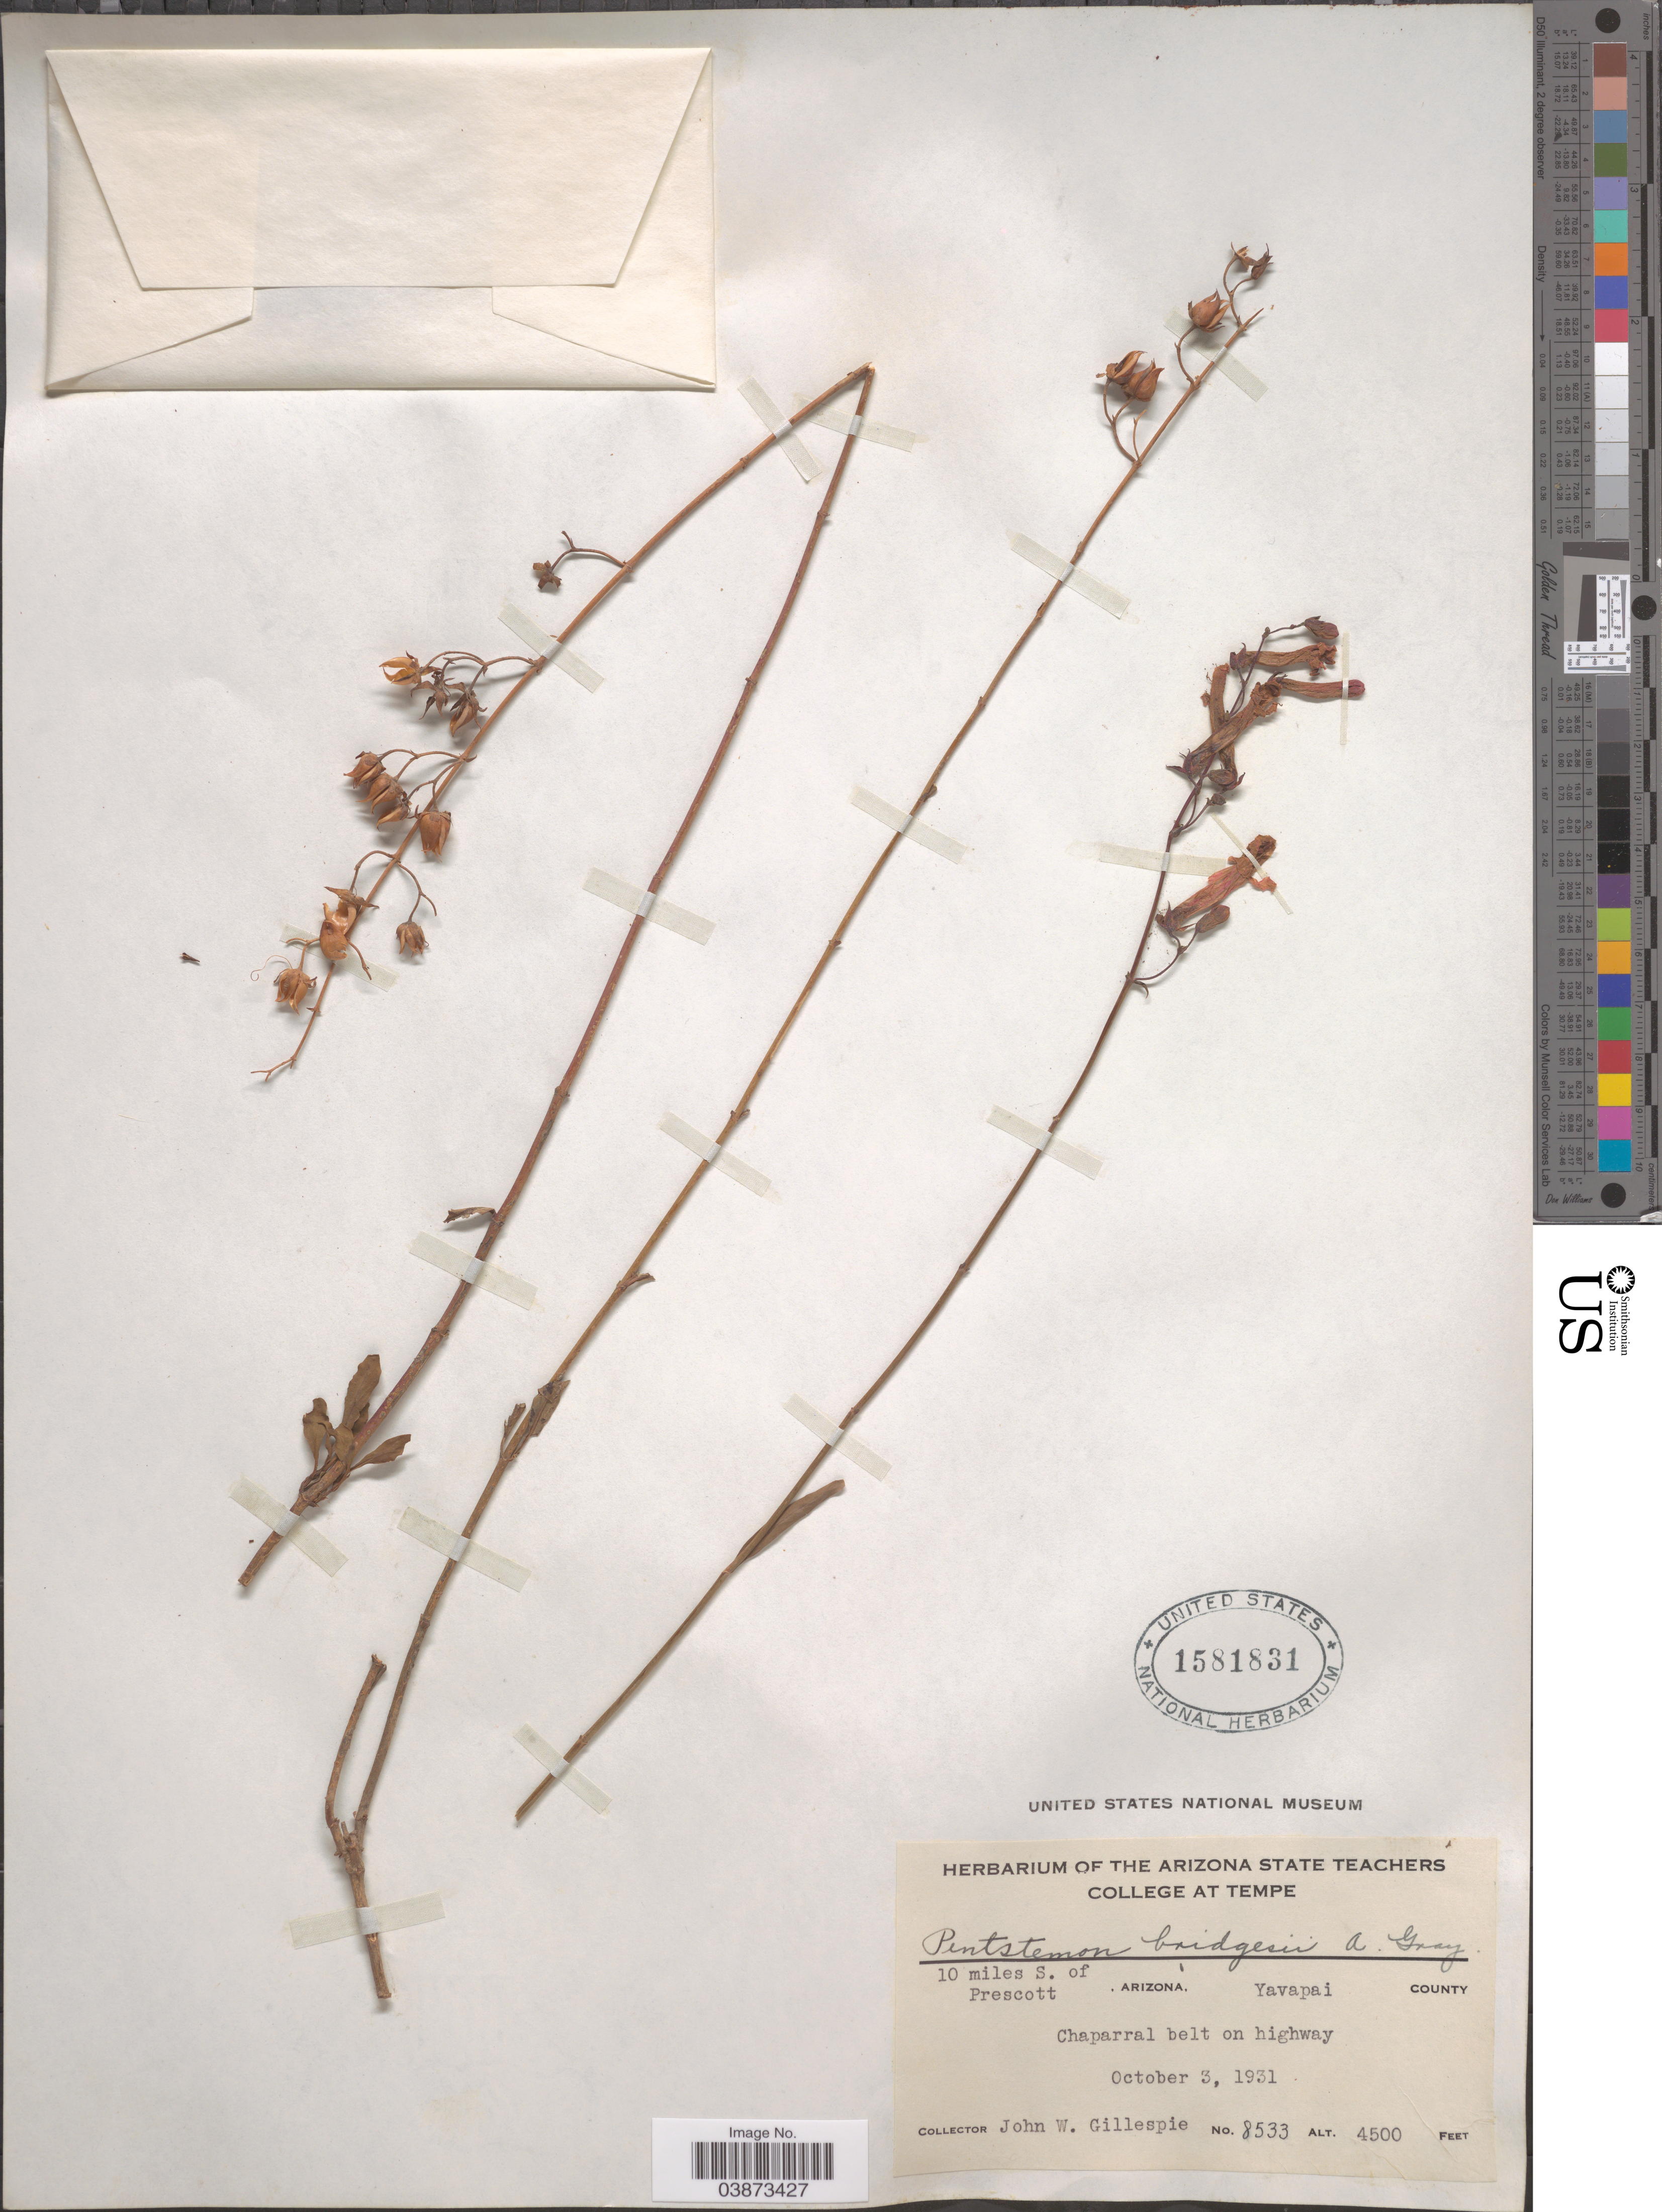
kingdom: Plantae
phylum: Tracheophyta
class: Magnoliopsida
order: Lamiales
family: Plantaginaceae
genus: Penstemon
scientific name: Penstemon bridgesii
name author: A. Gray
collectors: J. W. Gillespie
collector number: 8533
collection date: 1931-10-03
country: United States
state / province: Arizona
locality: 10 miles S. of Prescott. Yavapai County. Chaparral belt on highway.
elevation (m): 1372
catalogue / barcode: US 1581831